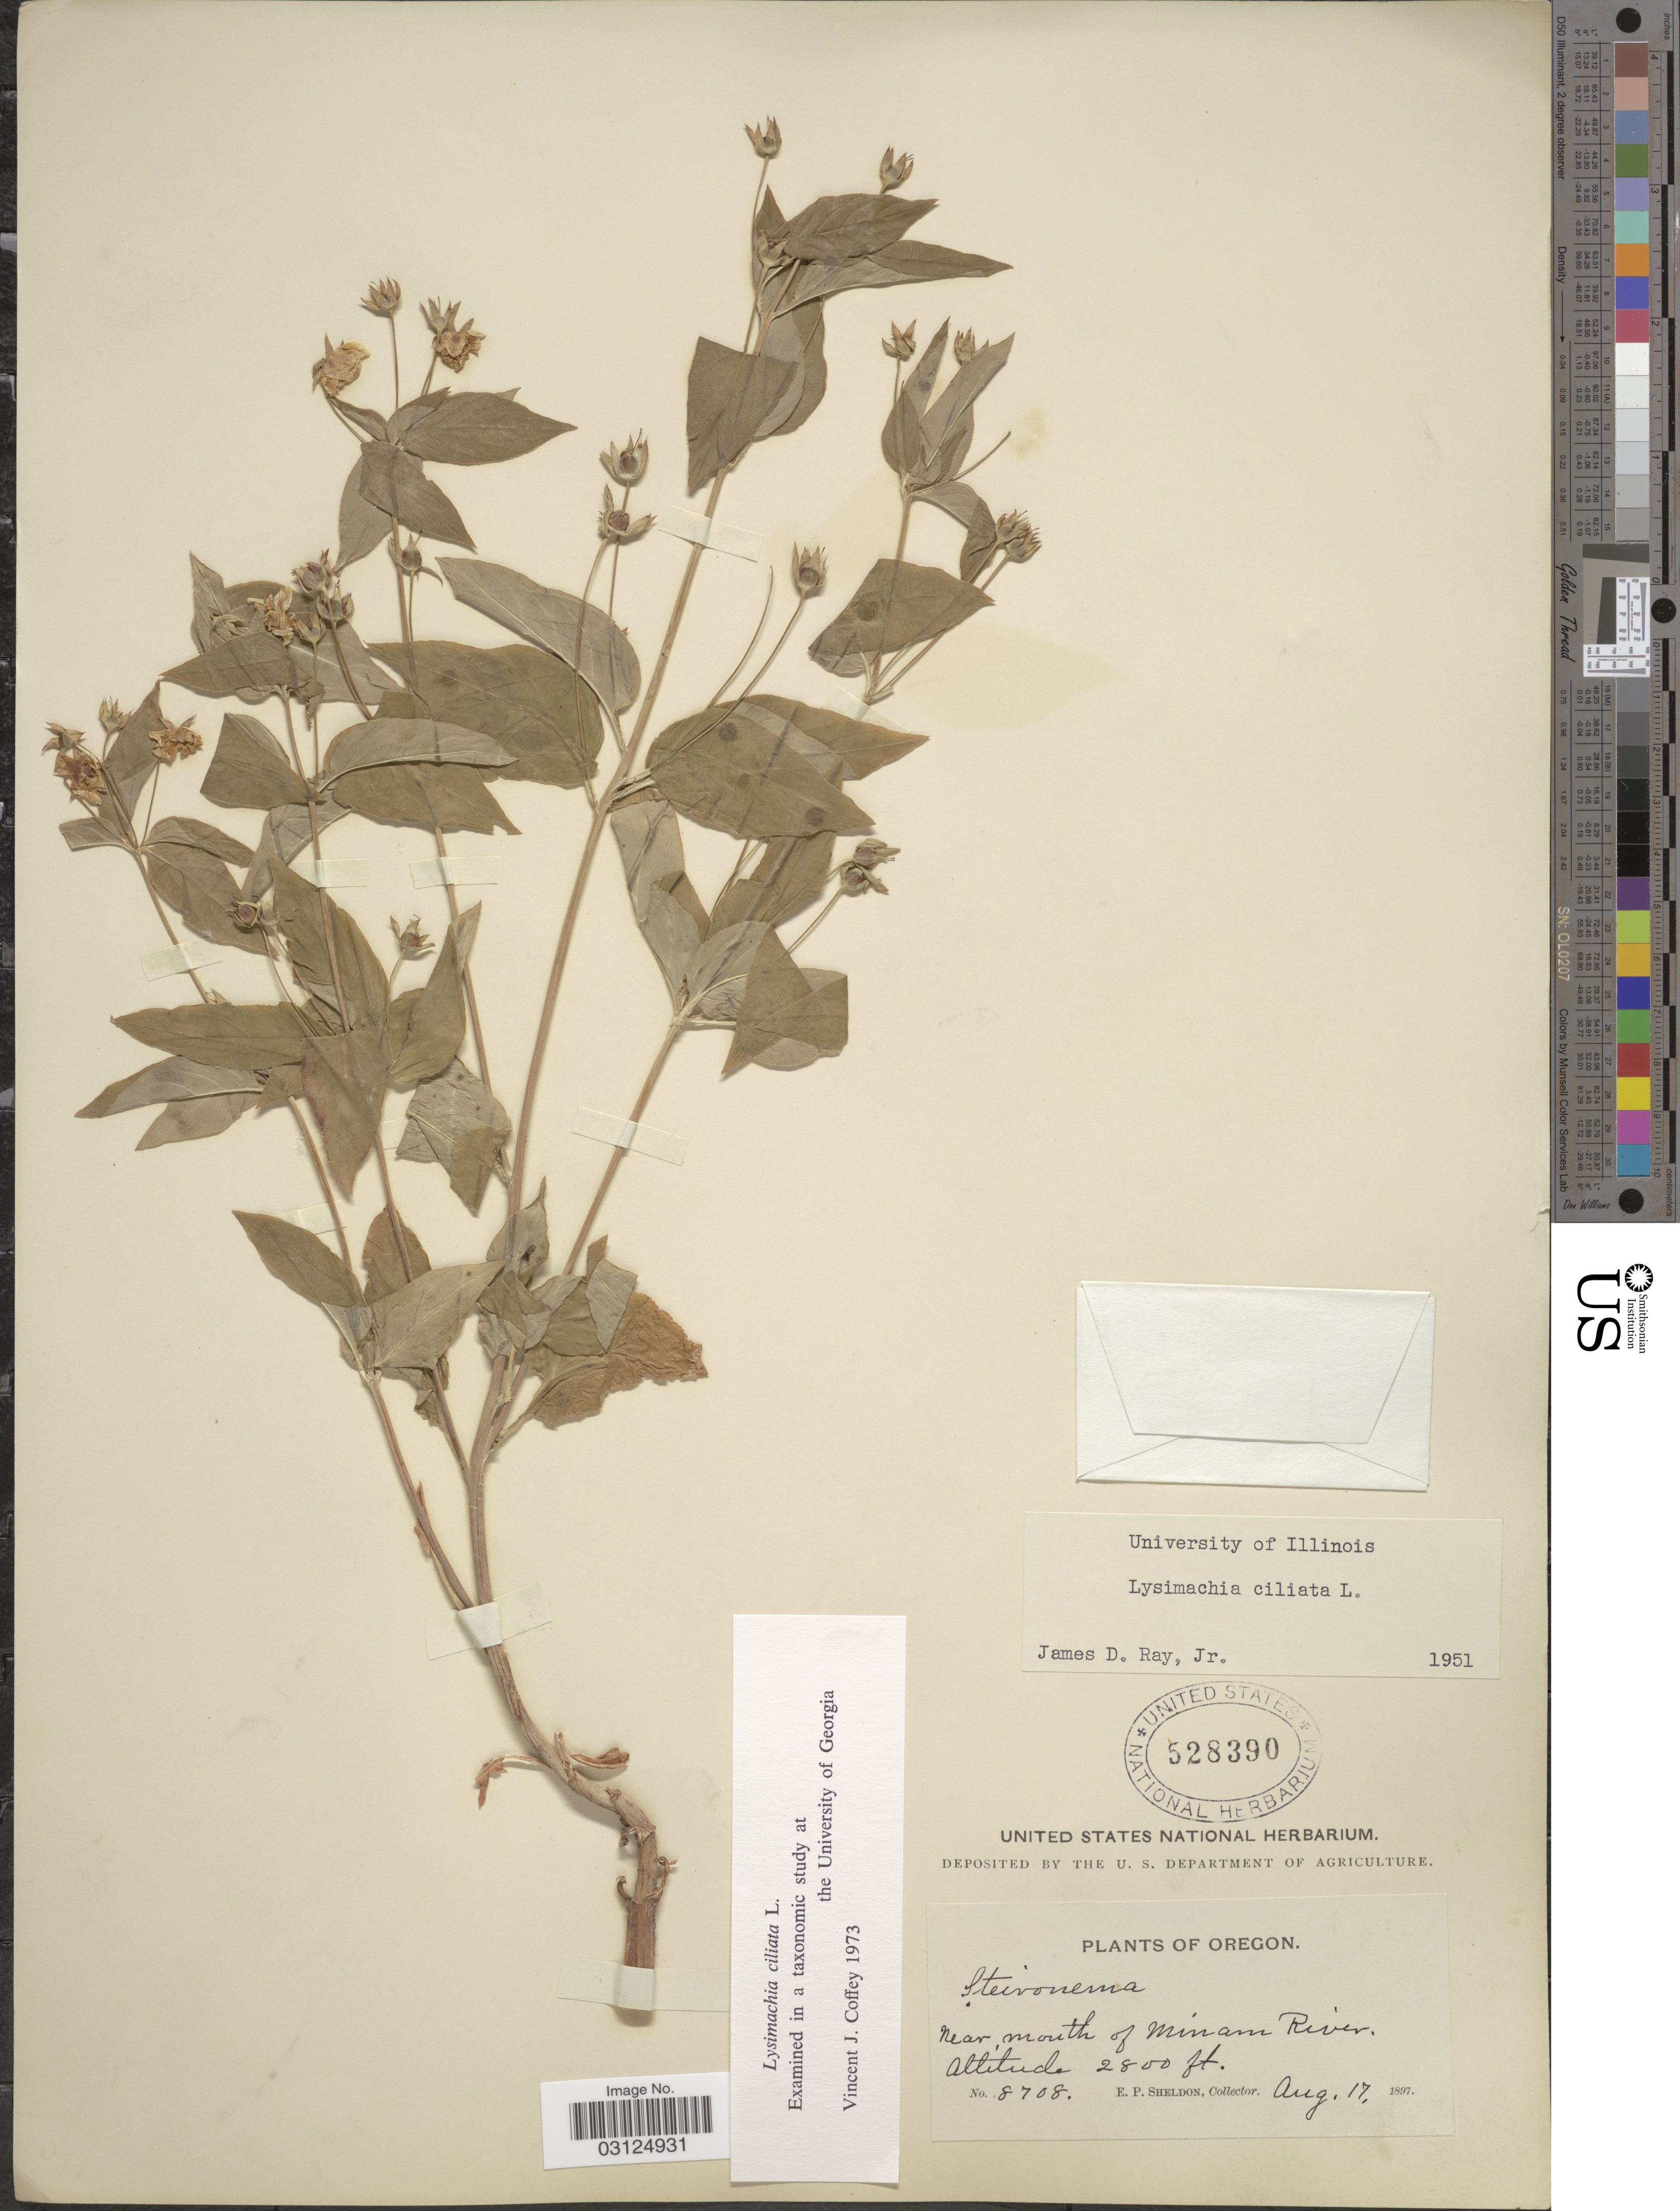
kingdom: Plantae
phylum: Tracheophyta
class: Magnoliopsida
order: Ericales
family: Primulaceae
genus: Lysimachia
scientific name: Lysimachia ciliata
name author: L.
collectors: E. P. Sheldon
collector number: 8708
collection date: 1897-08-17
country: United States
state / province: Oregon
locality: Near mouth of Minam River.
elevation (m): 853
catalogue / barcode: US 528390